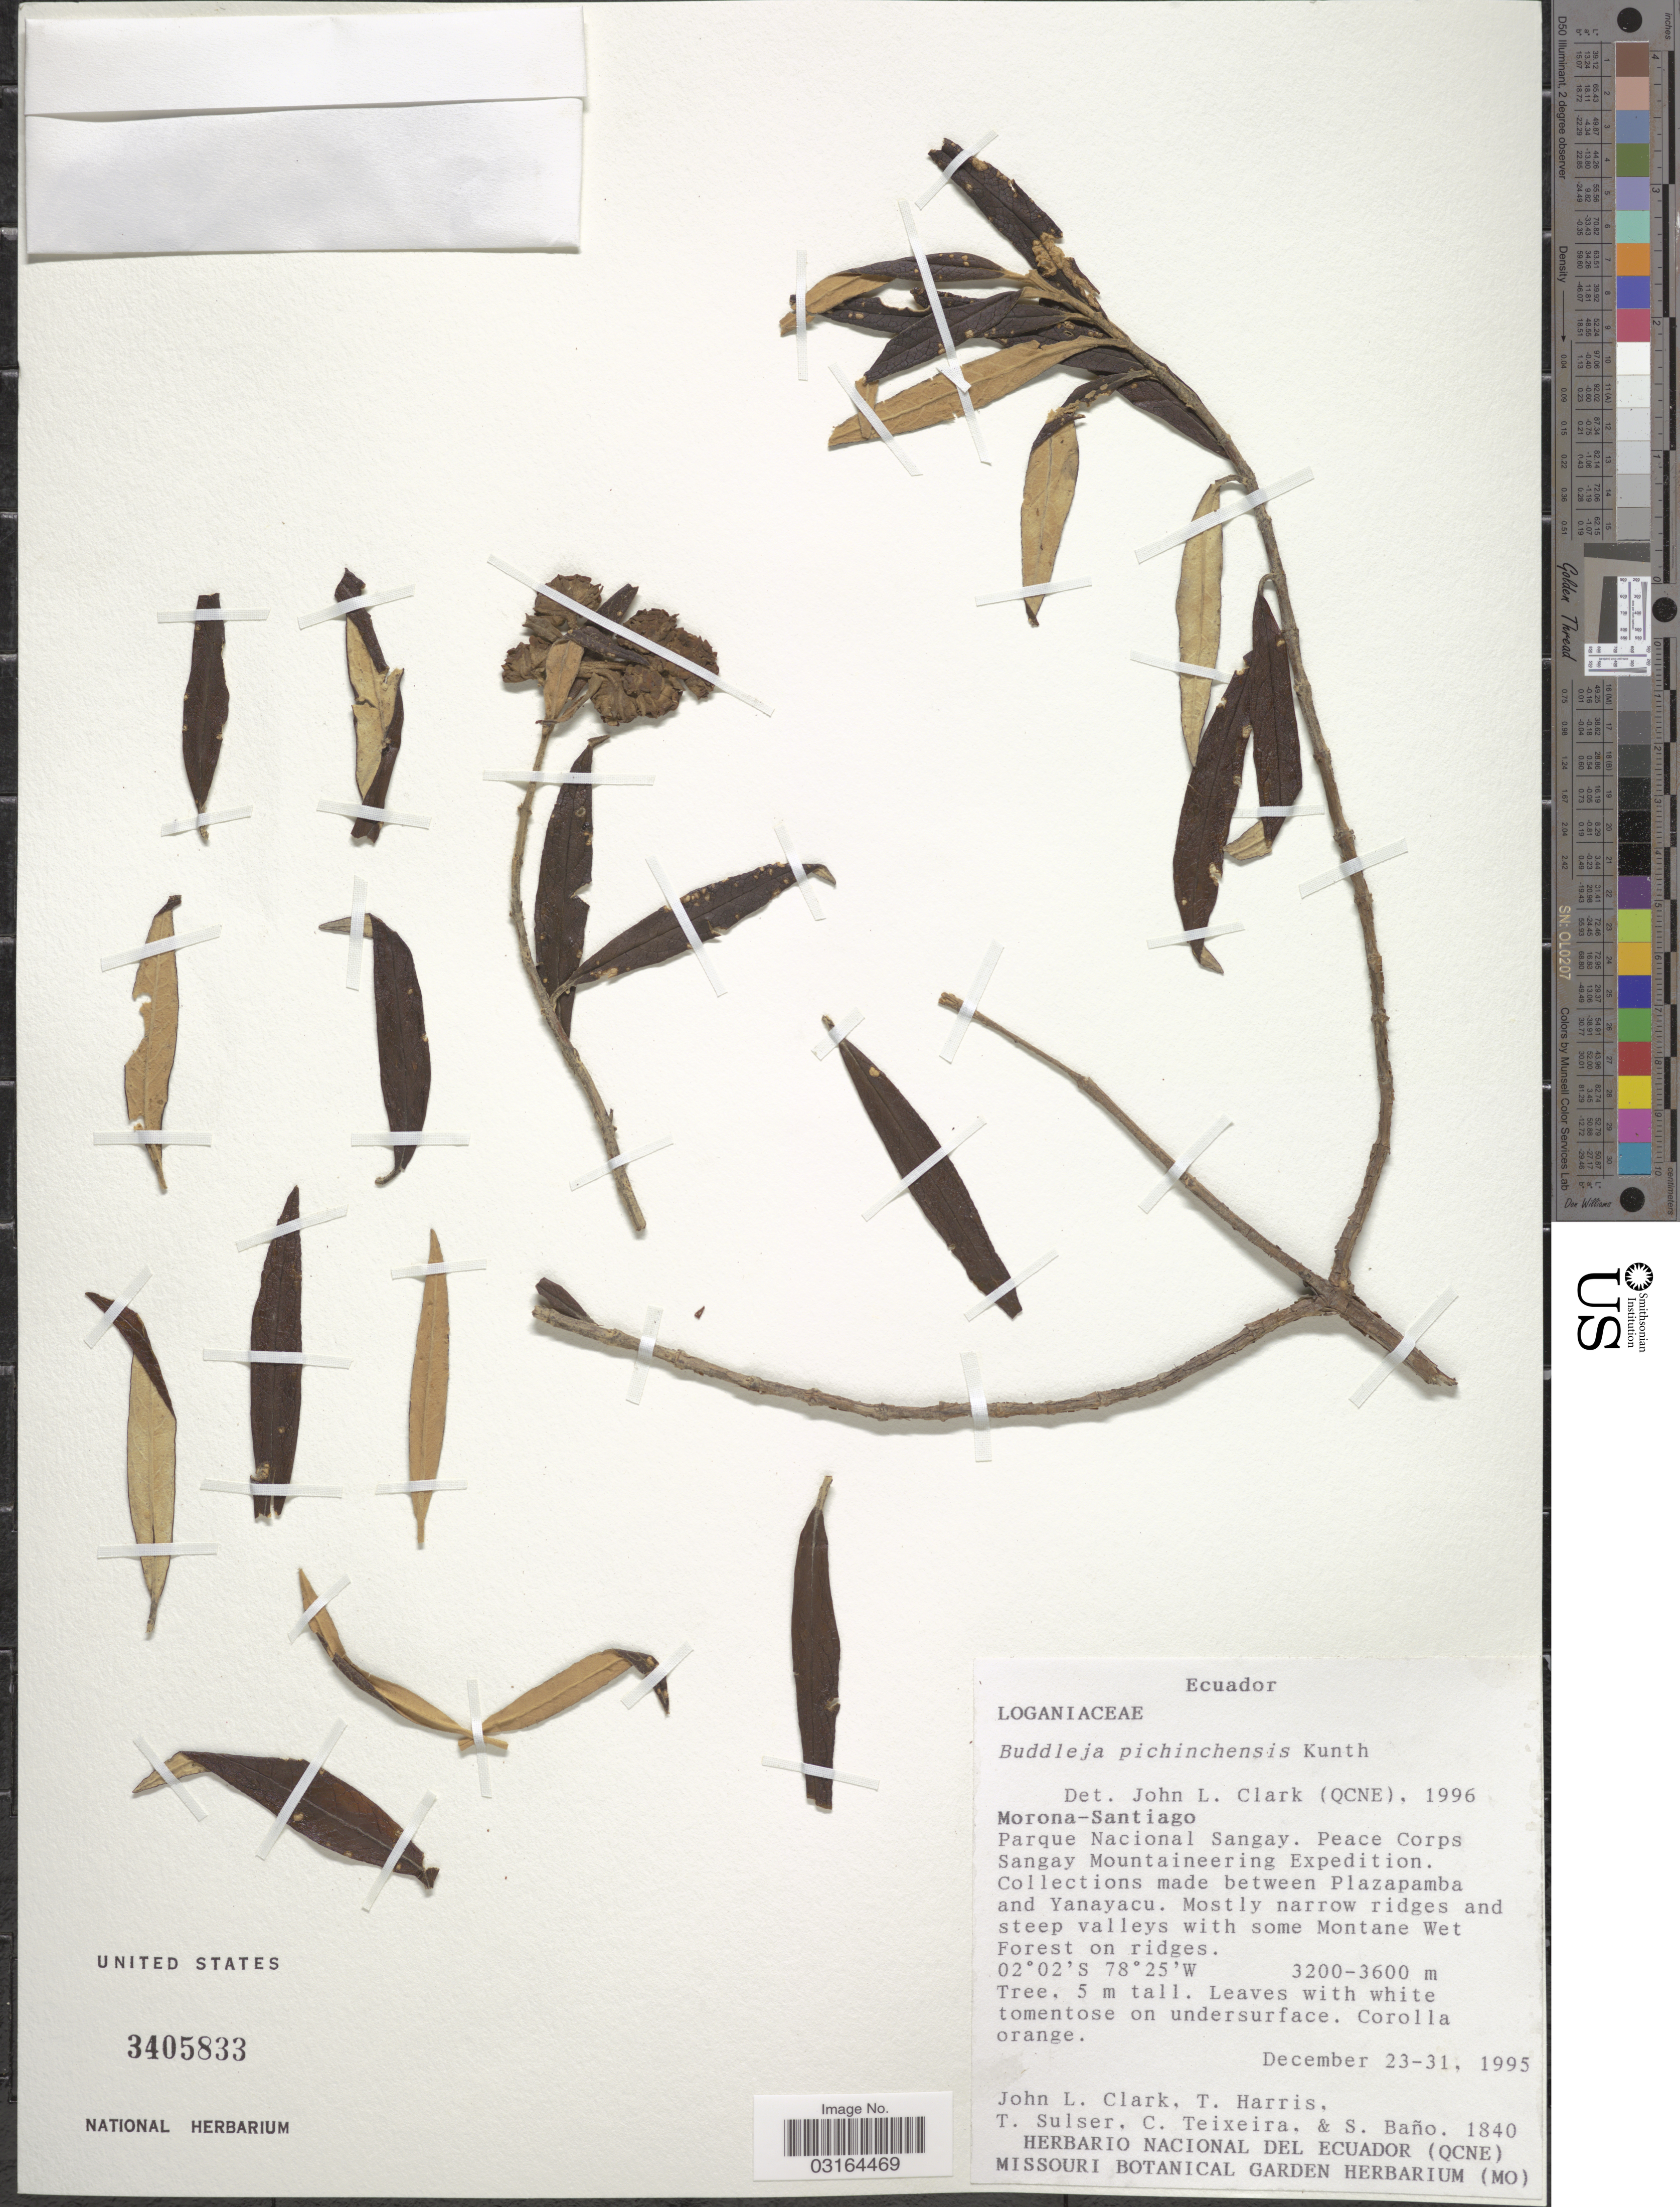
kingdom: Plantae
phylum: Tracheophyta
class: Magnoliopsida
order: Lamiales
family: Scrophulariaceae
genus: Buddleja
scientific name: Buddleja pichinchensis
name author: Kunth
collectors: J. L. Clark, T. Harris, T. Sulser, C. Teixeira & S. Bano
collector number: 1840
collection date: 1995-12-23/1995-12-31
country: Ecuador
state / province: Morona-Santiago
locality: Parque Nacional Sangay. Peace Corps Sangay Mountaineering Expedition. Between Plazapamba and Yanayacu.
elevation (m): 3200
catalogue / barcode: US 3405833